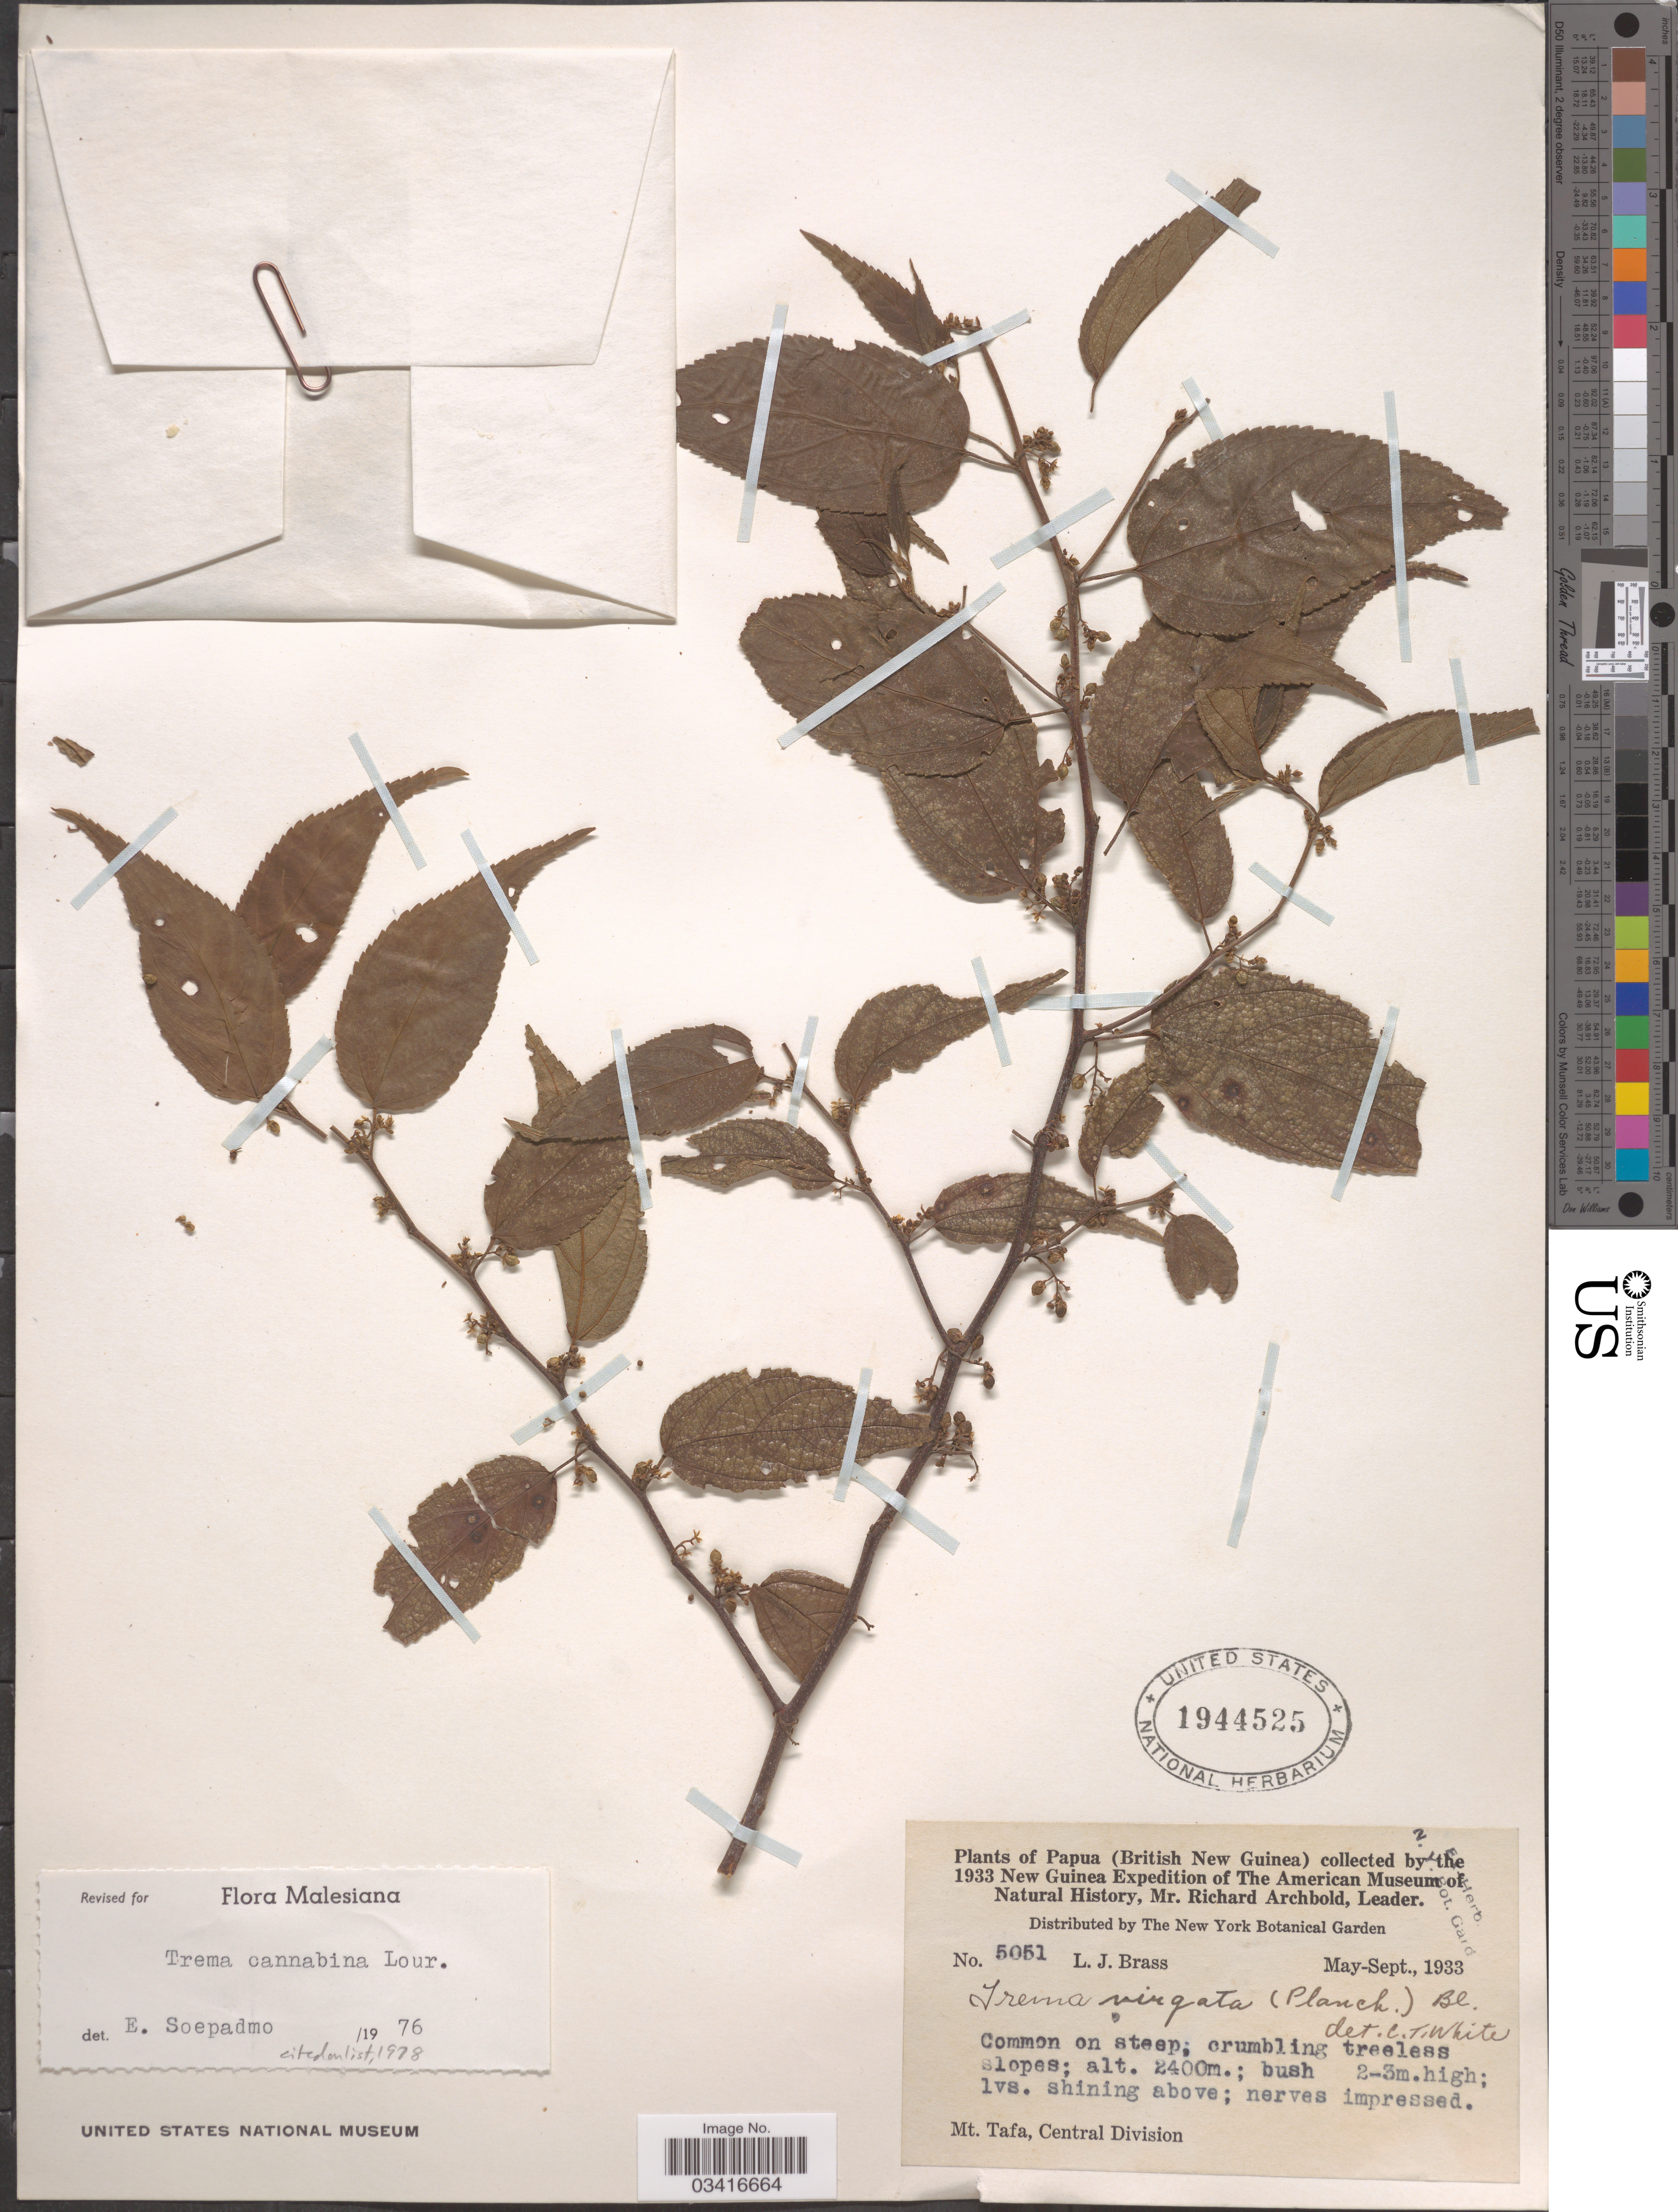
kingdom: Plantae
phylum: Tracheophyta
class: Magnoliopsida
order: Rosales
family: Cannabaceae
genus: Trema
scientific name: Trema cannabina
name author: Lour.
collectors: L. J. Brass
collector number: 5051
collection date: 1933-05/1933-09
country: Papua New Guinea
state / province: Central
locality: Papua (British New Guinea). Mt. Tafa, Central Division.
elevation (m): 2400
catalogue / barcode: US 1944525